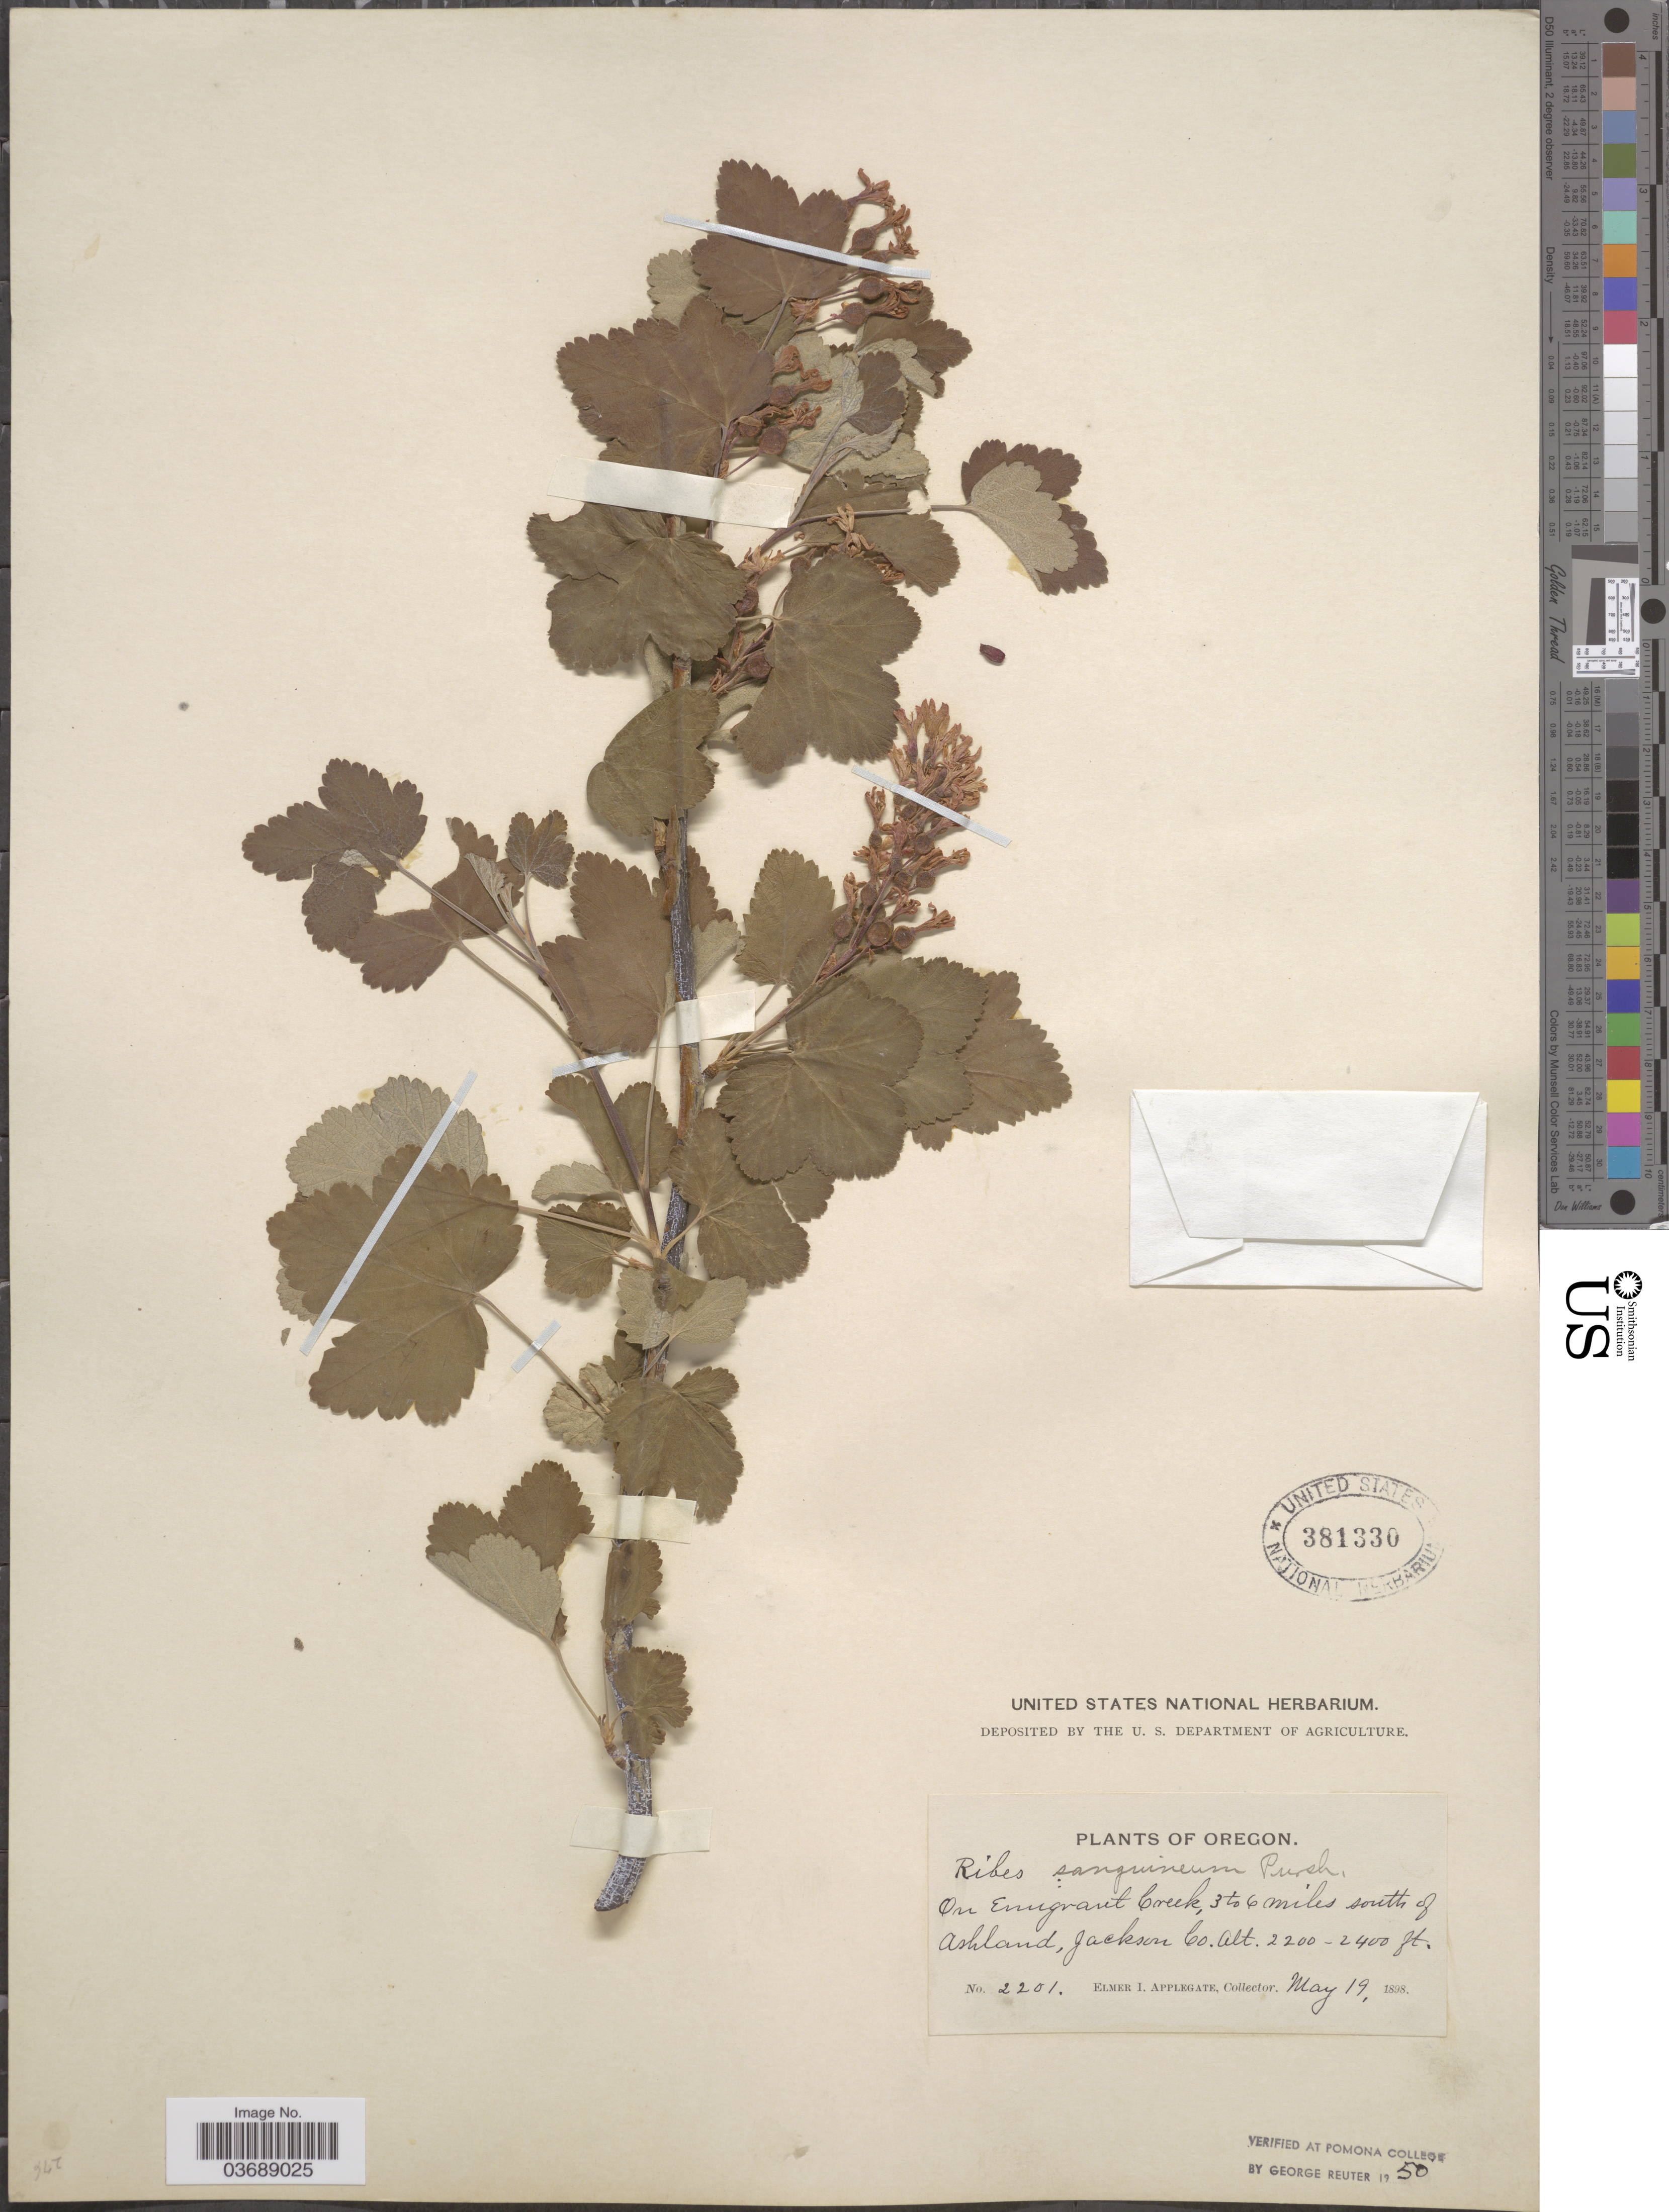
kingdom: Plantae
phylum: Tracheophyta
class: Magnoliopsida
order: Saxifragales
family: Grossulariaceae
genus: Ribes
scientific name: Ribes sanguineum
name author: Pursh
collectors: E. I. Applegate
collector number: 2201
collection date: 1898-05-19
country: United States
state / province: Oregon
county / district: Jackson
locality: On Emigrant Creek, 3 to 6 miles south of Ashland, Jackson Co.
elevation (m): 671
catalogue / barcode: US 381330